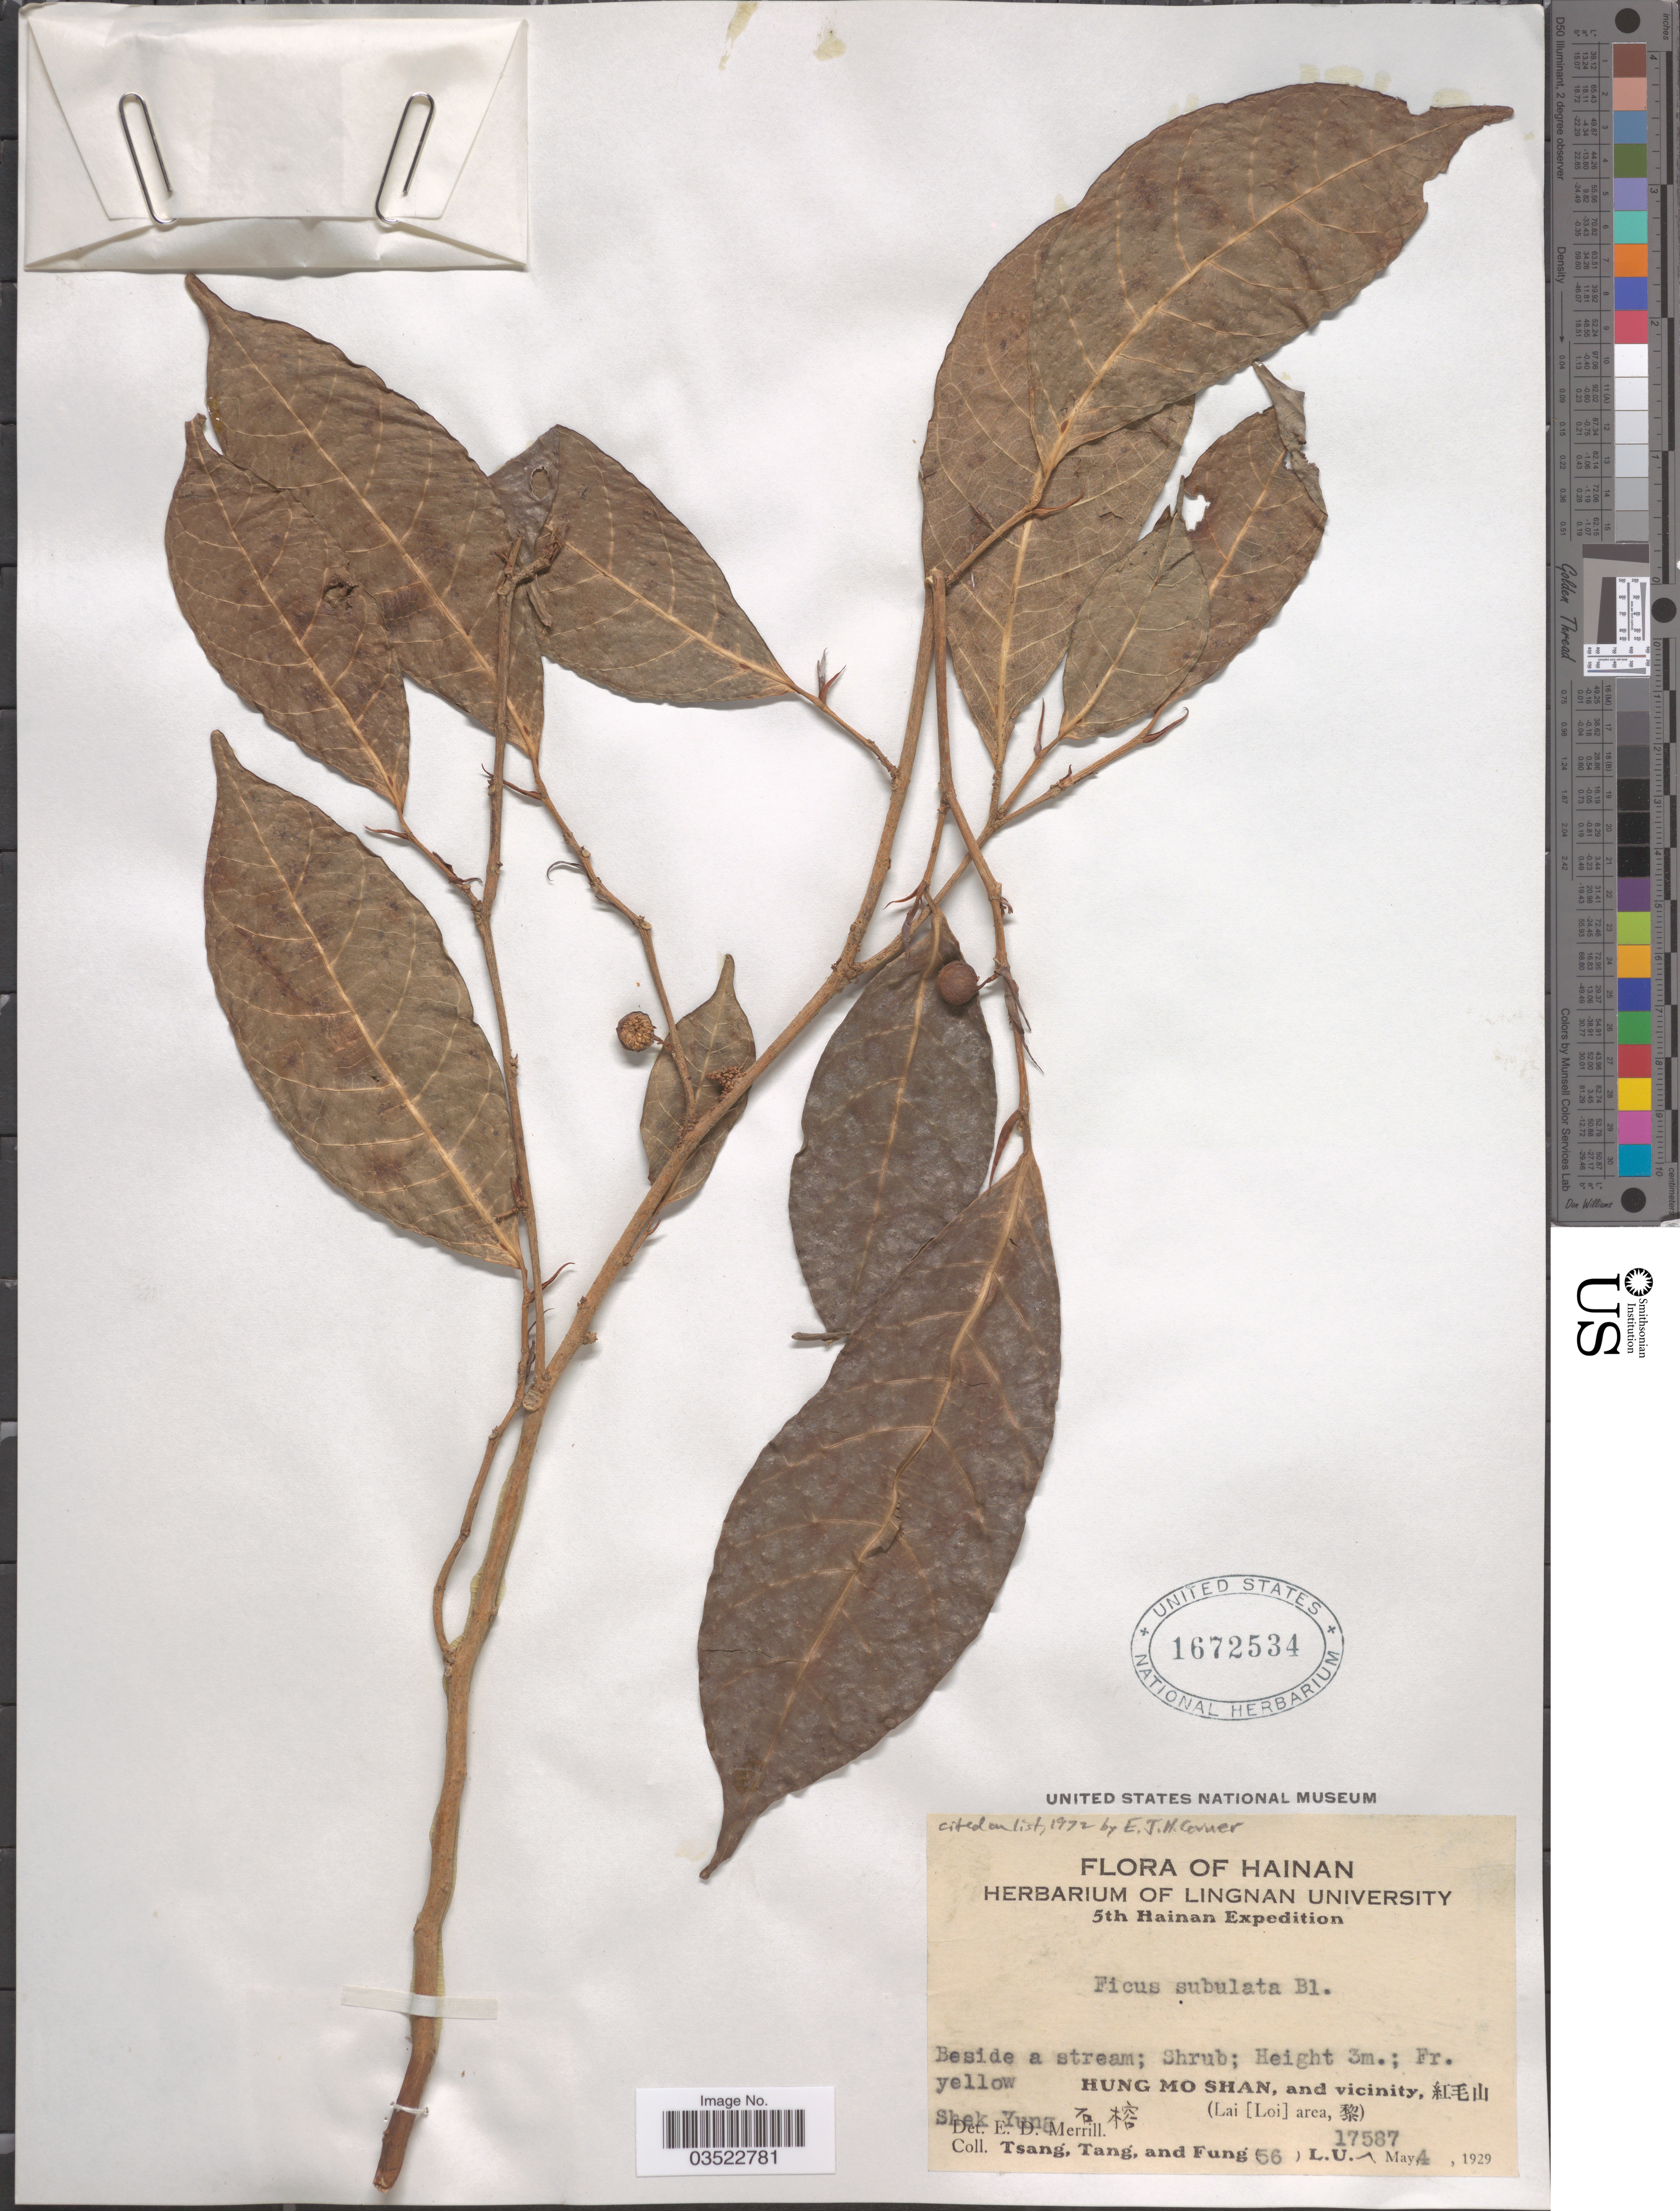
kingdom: Plantae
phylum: Tracheophyta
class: Magnoliopsida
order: Rosales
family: Moraceae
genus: Ficus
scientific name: Ficus subulata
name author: Blume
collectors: -. T'sang, -- Tang & Fung, --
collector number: (56) L.U. 17587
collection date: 1929-05-04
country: China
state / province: Hainan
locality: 5th Hainan E[Foreign script]pedition. Hung Mo Shan, and vicinity, [Foreign script] Shek Yung [Foreign script] (Lai [Loi] area, [Foreign script]).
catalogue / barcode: US 1672534